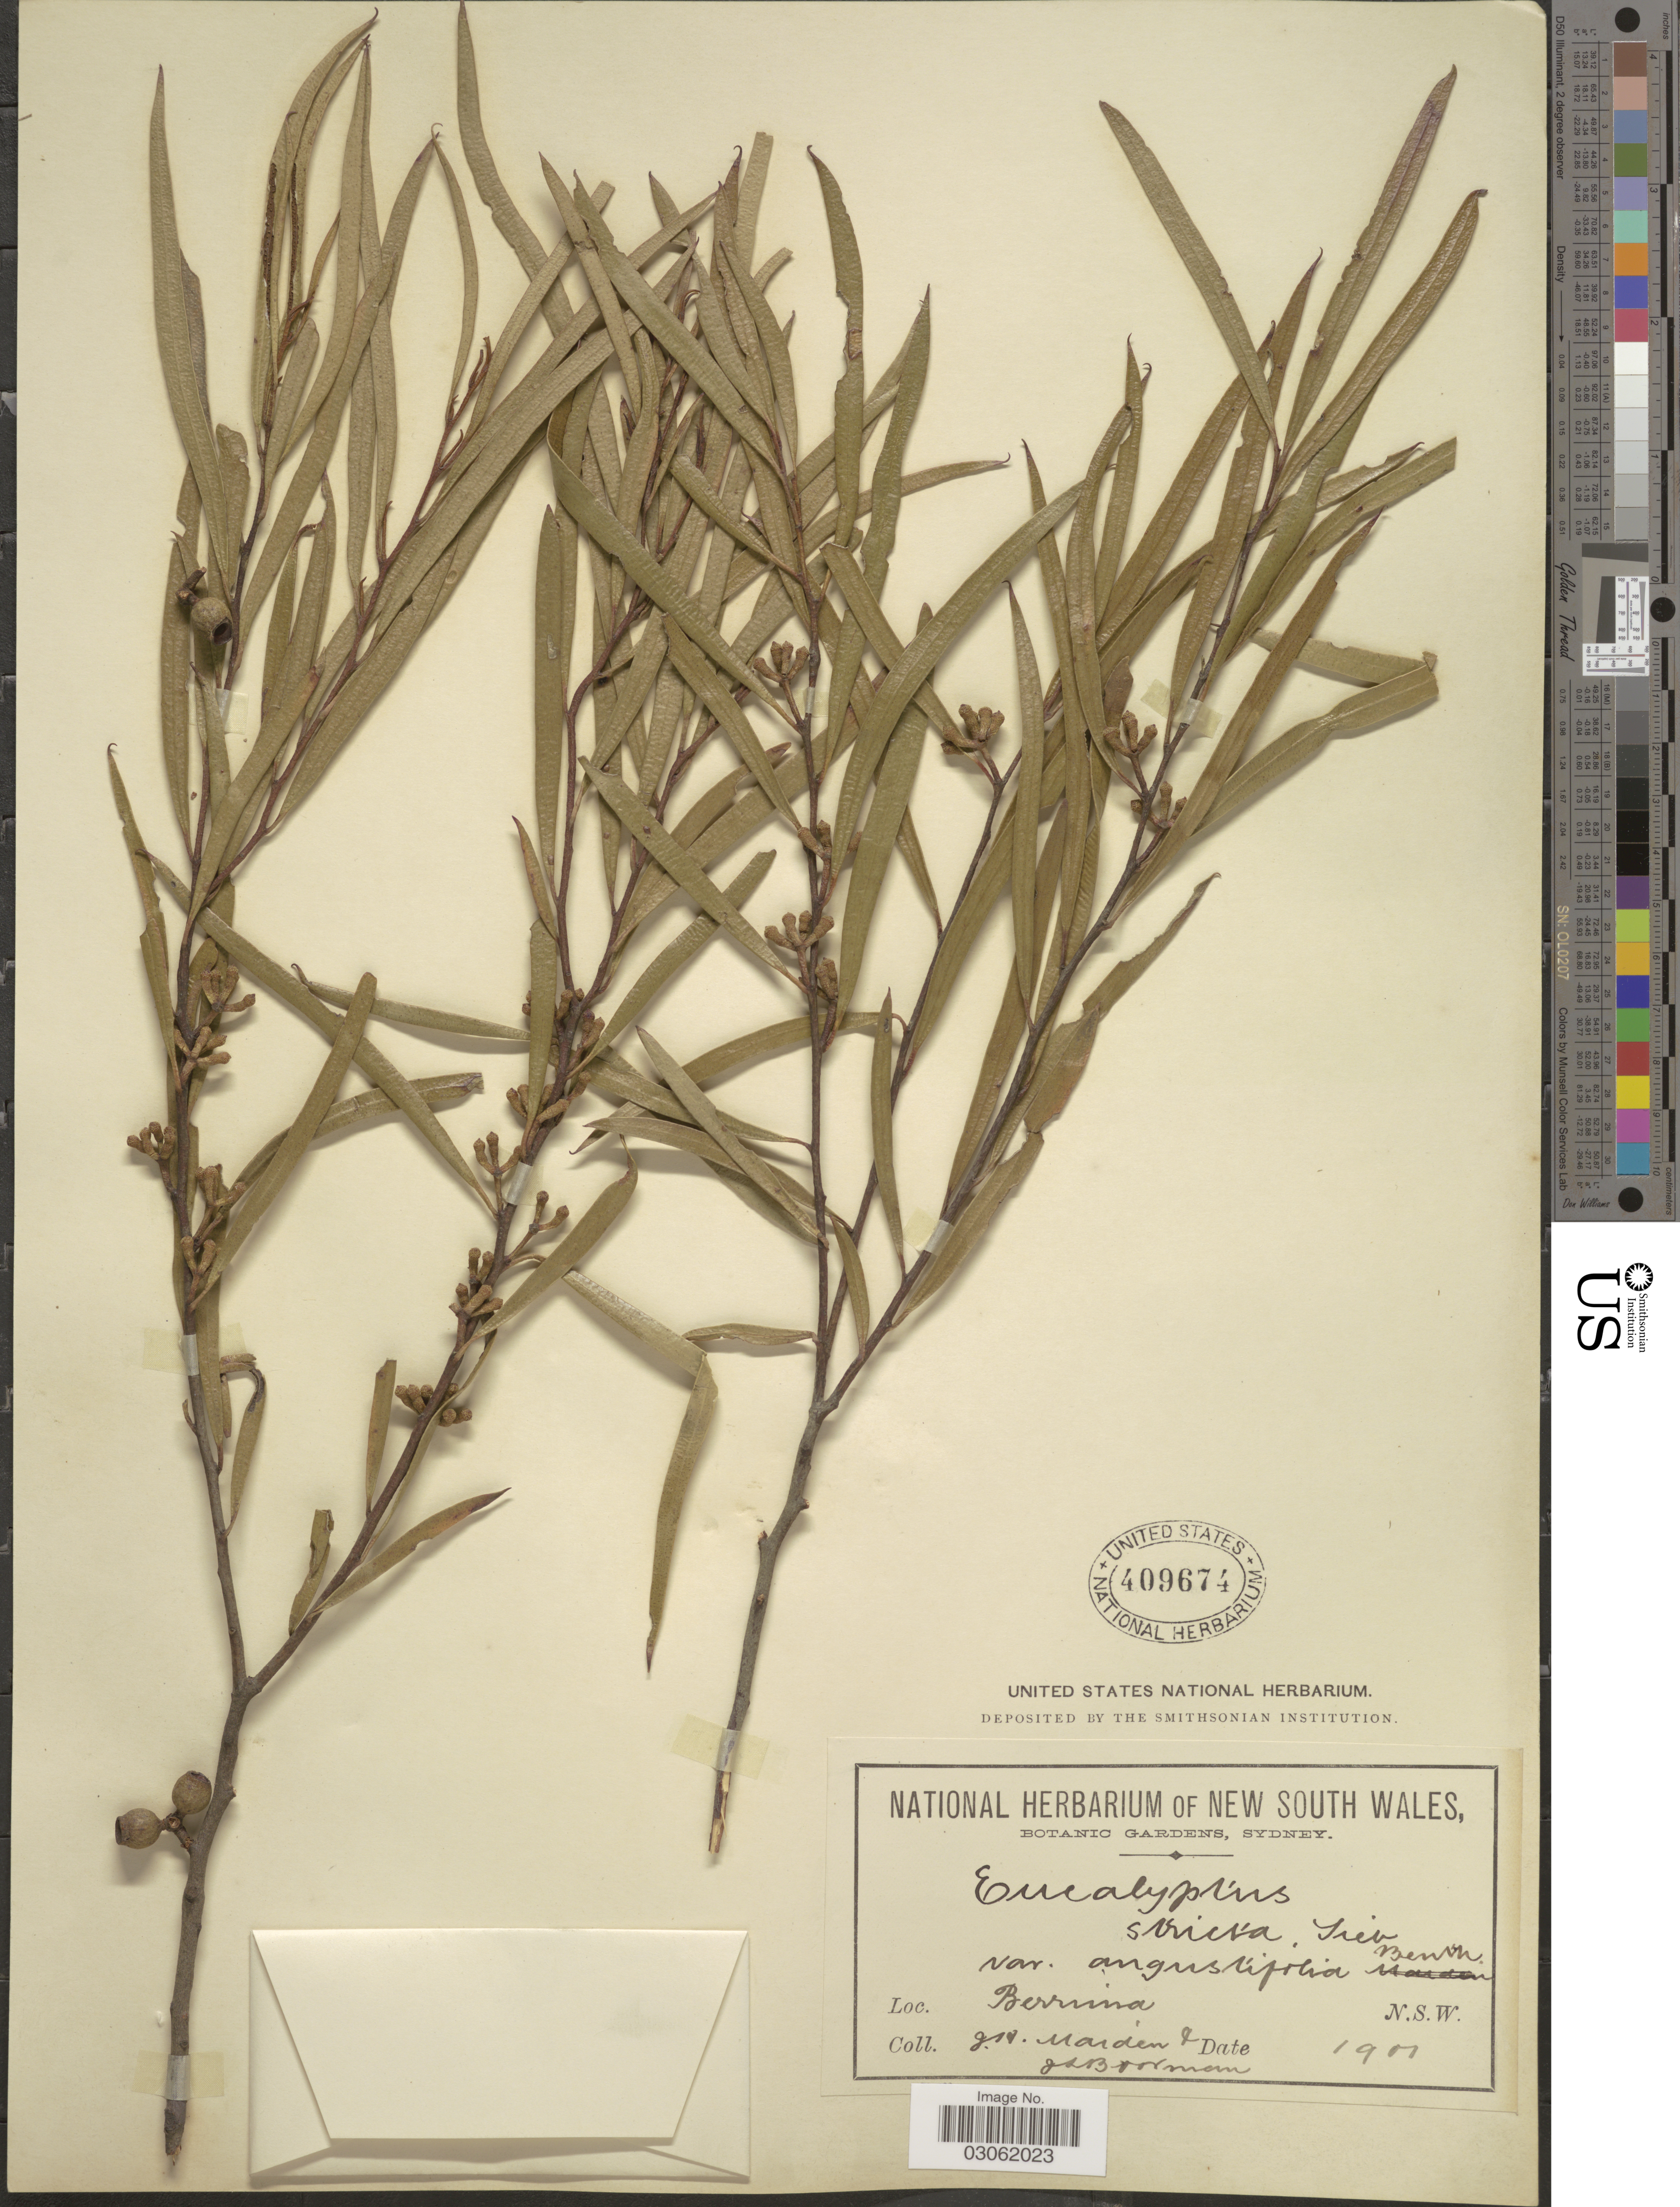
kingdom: Plantae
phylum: Tracheophyta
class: Magnoliopsida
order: Myrtales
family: Myrtaceae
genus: Eucalyptus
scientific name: Eucalyptus stricta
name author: Sieber ex Spreng.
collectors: J. Maiden & J. Boorman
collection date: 1901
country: Australia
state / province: New South Wales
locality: Berrima. N. S. W.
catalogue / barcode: US 409674